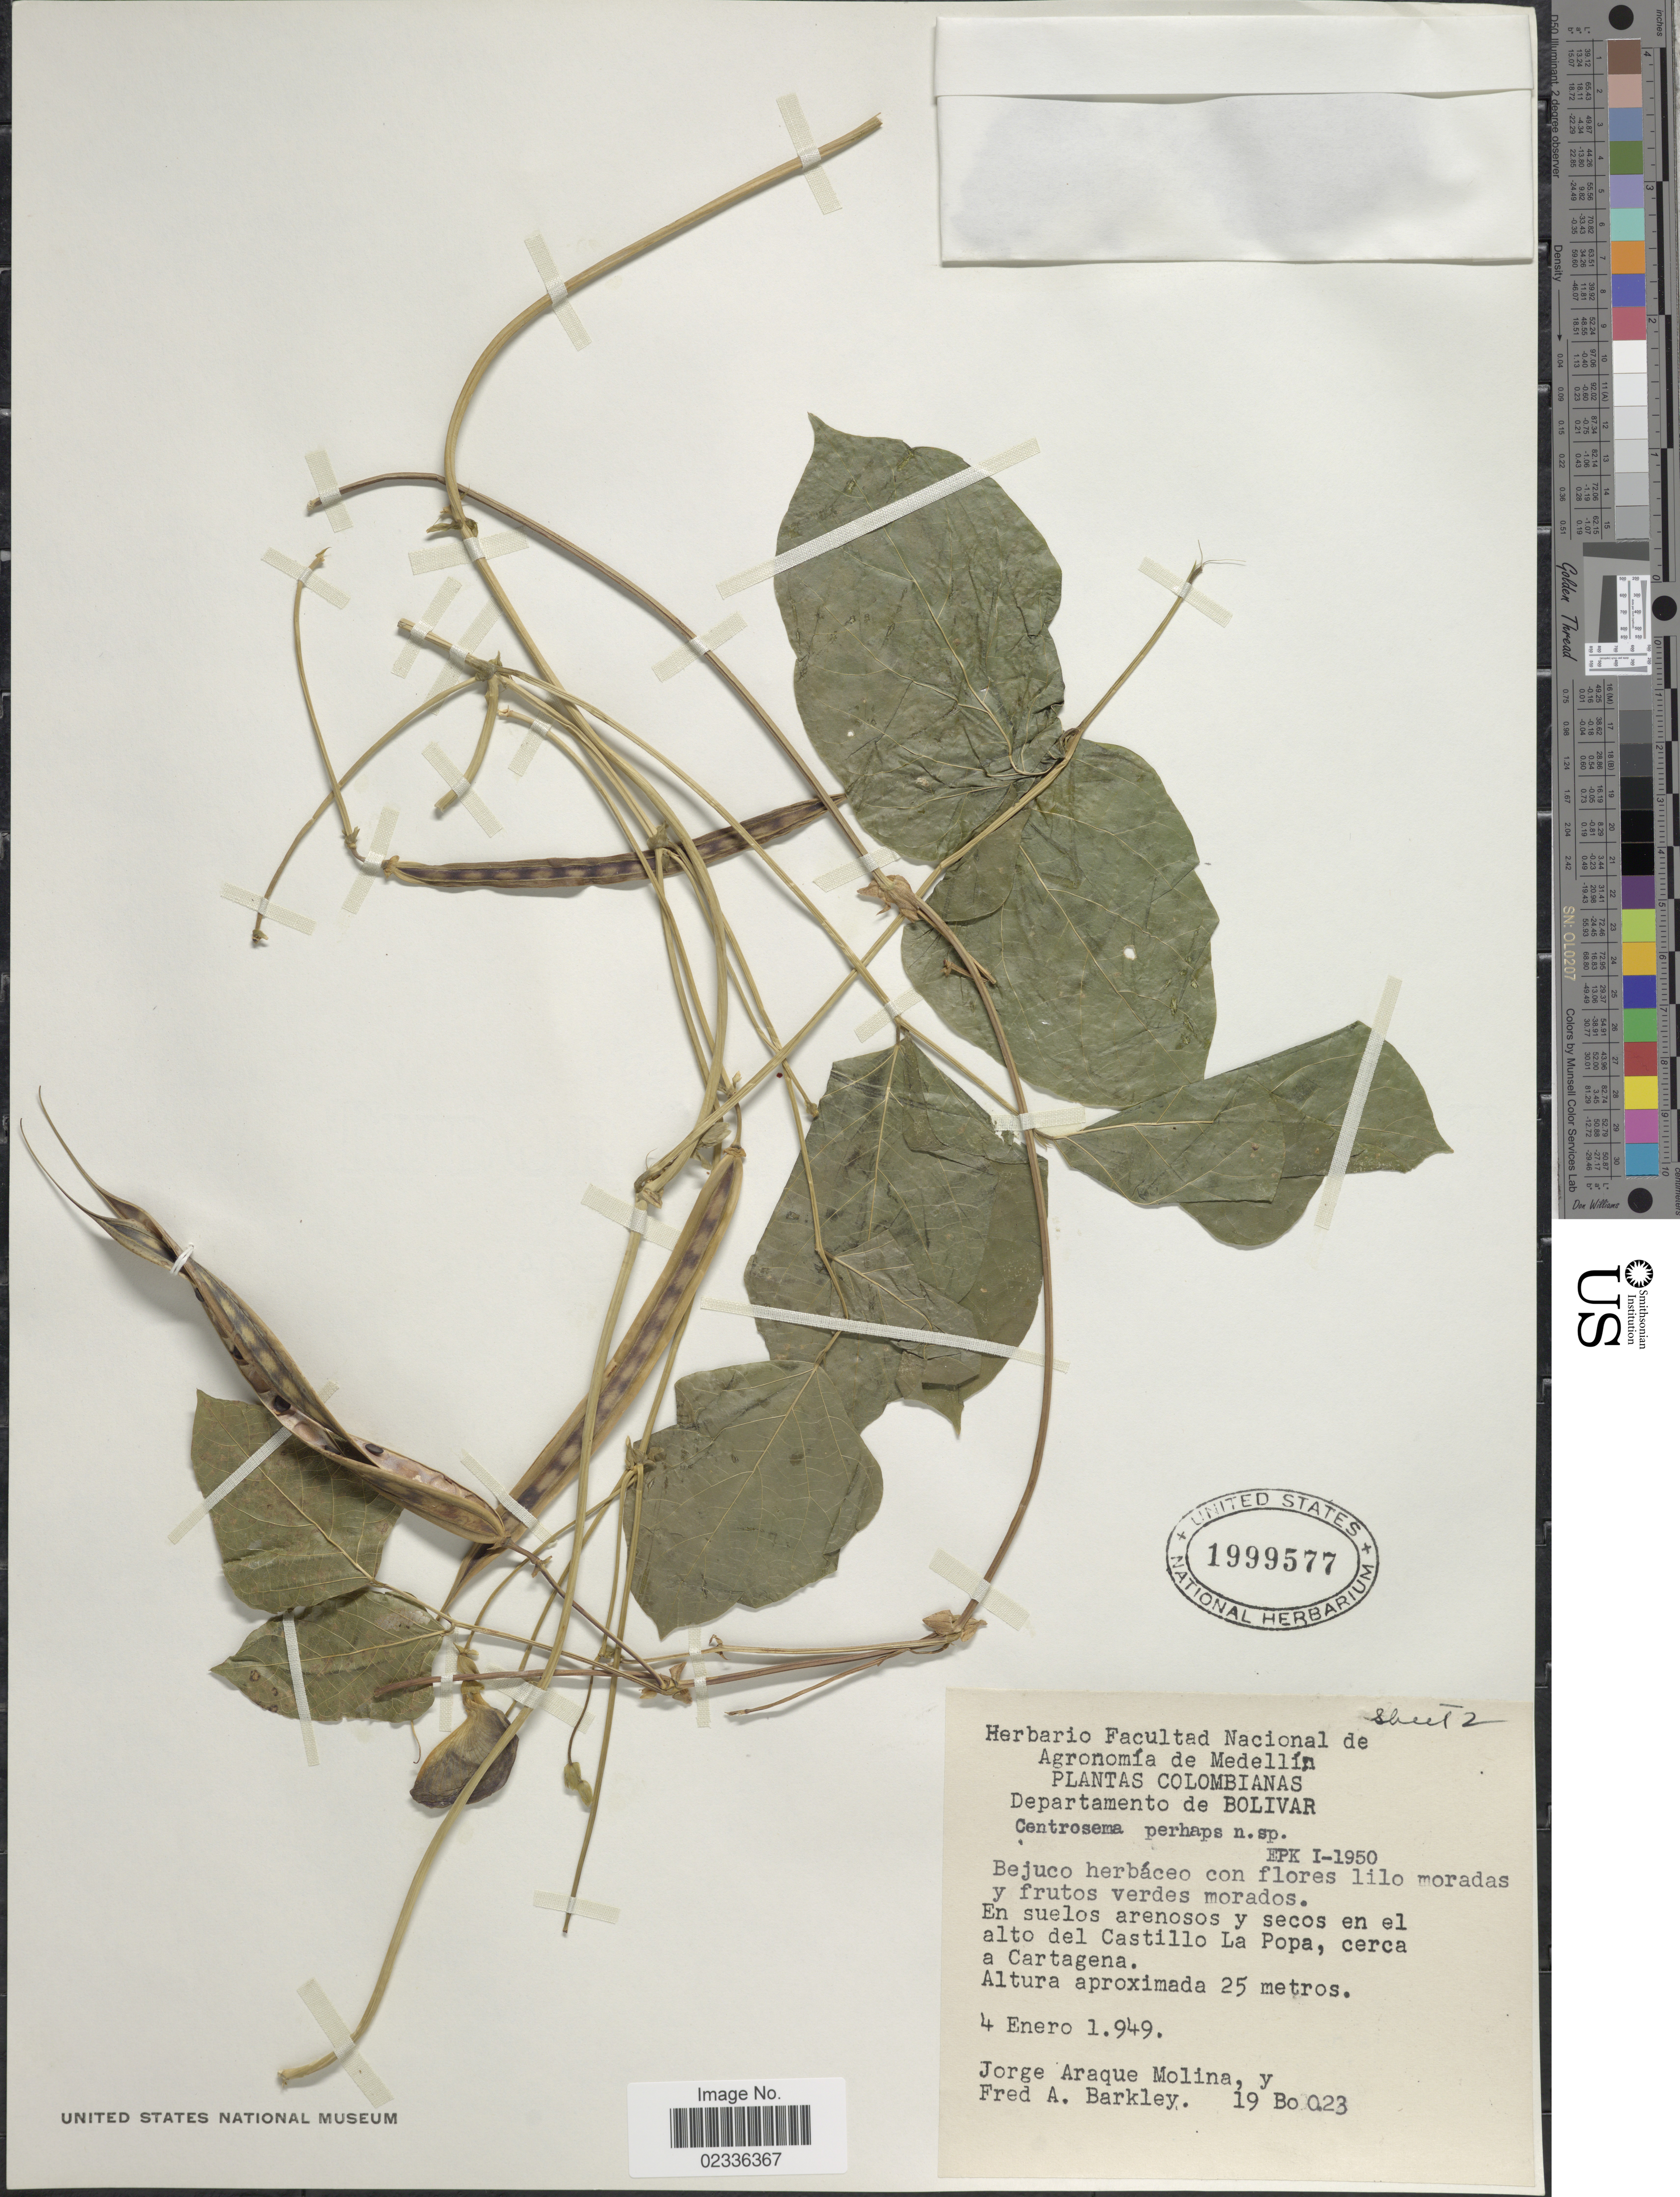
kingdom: Plantae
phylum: Tracheophyta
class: Magnoliopsida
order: Fabales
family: Fabaceae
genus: Centrosema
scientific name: Centrosema sp.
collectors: J. Araque Molina & F. A. Barkley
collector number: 19Bo023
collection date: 1949-01-04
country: Colombia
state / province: Bolívar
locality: En suelos arenosos y secos en el alto del Castillo La Popa, cerca a Cartagena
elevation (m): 25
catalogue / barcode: US 1999577